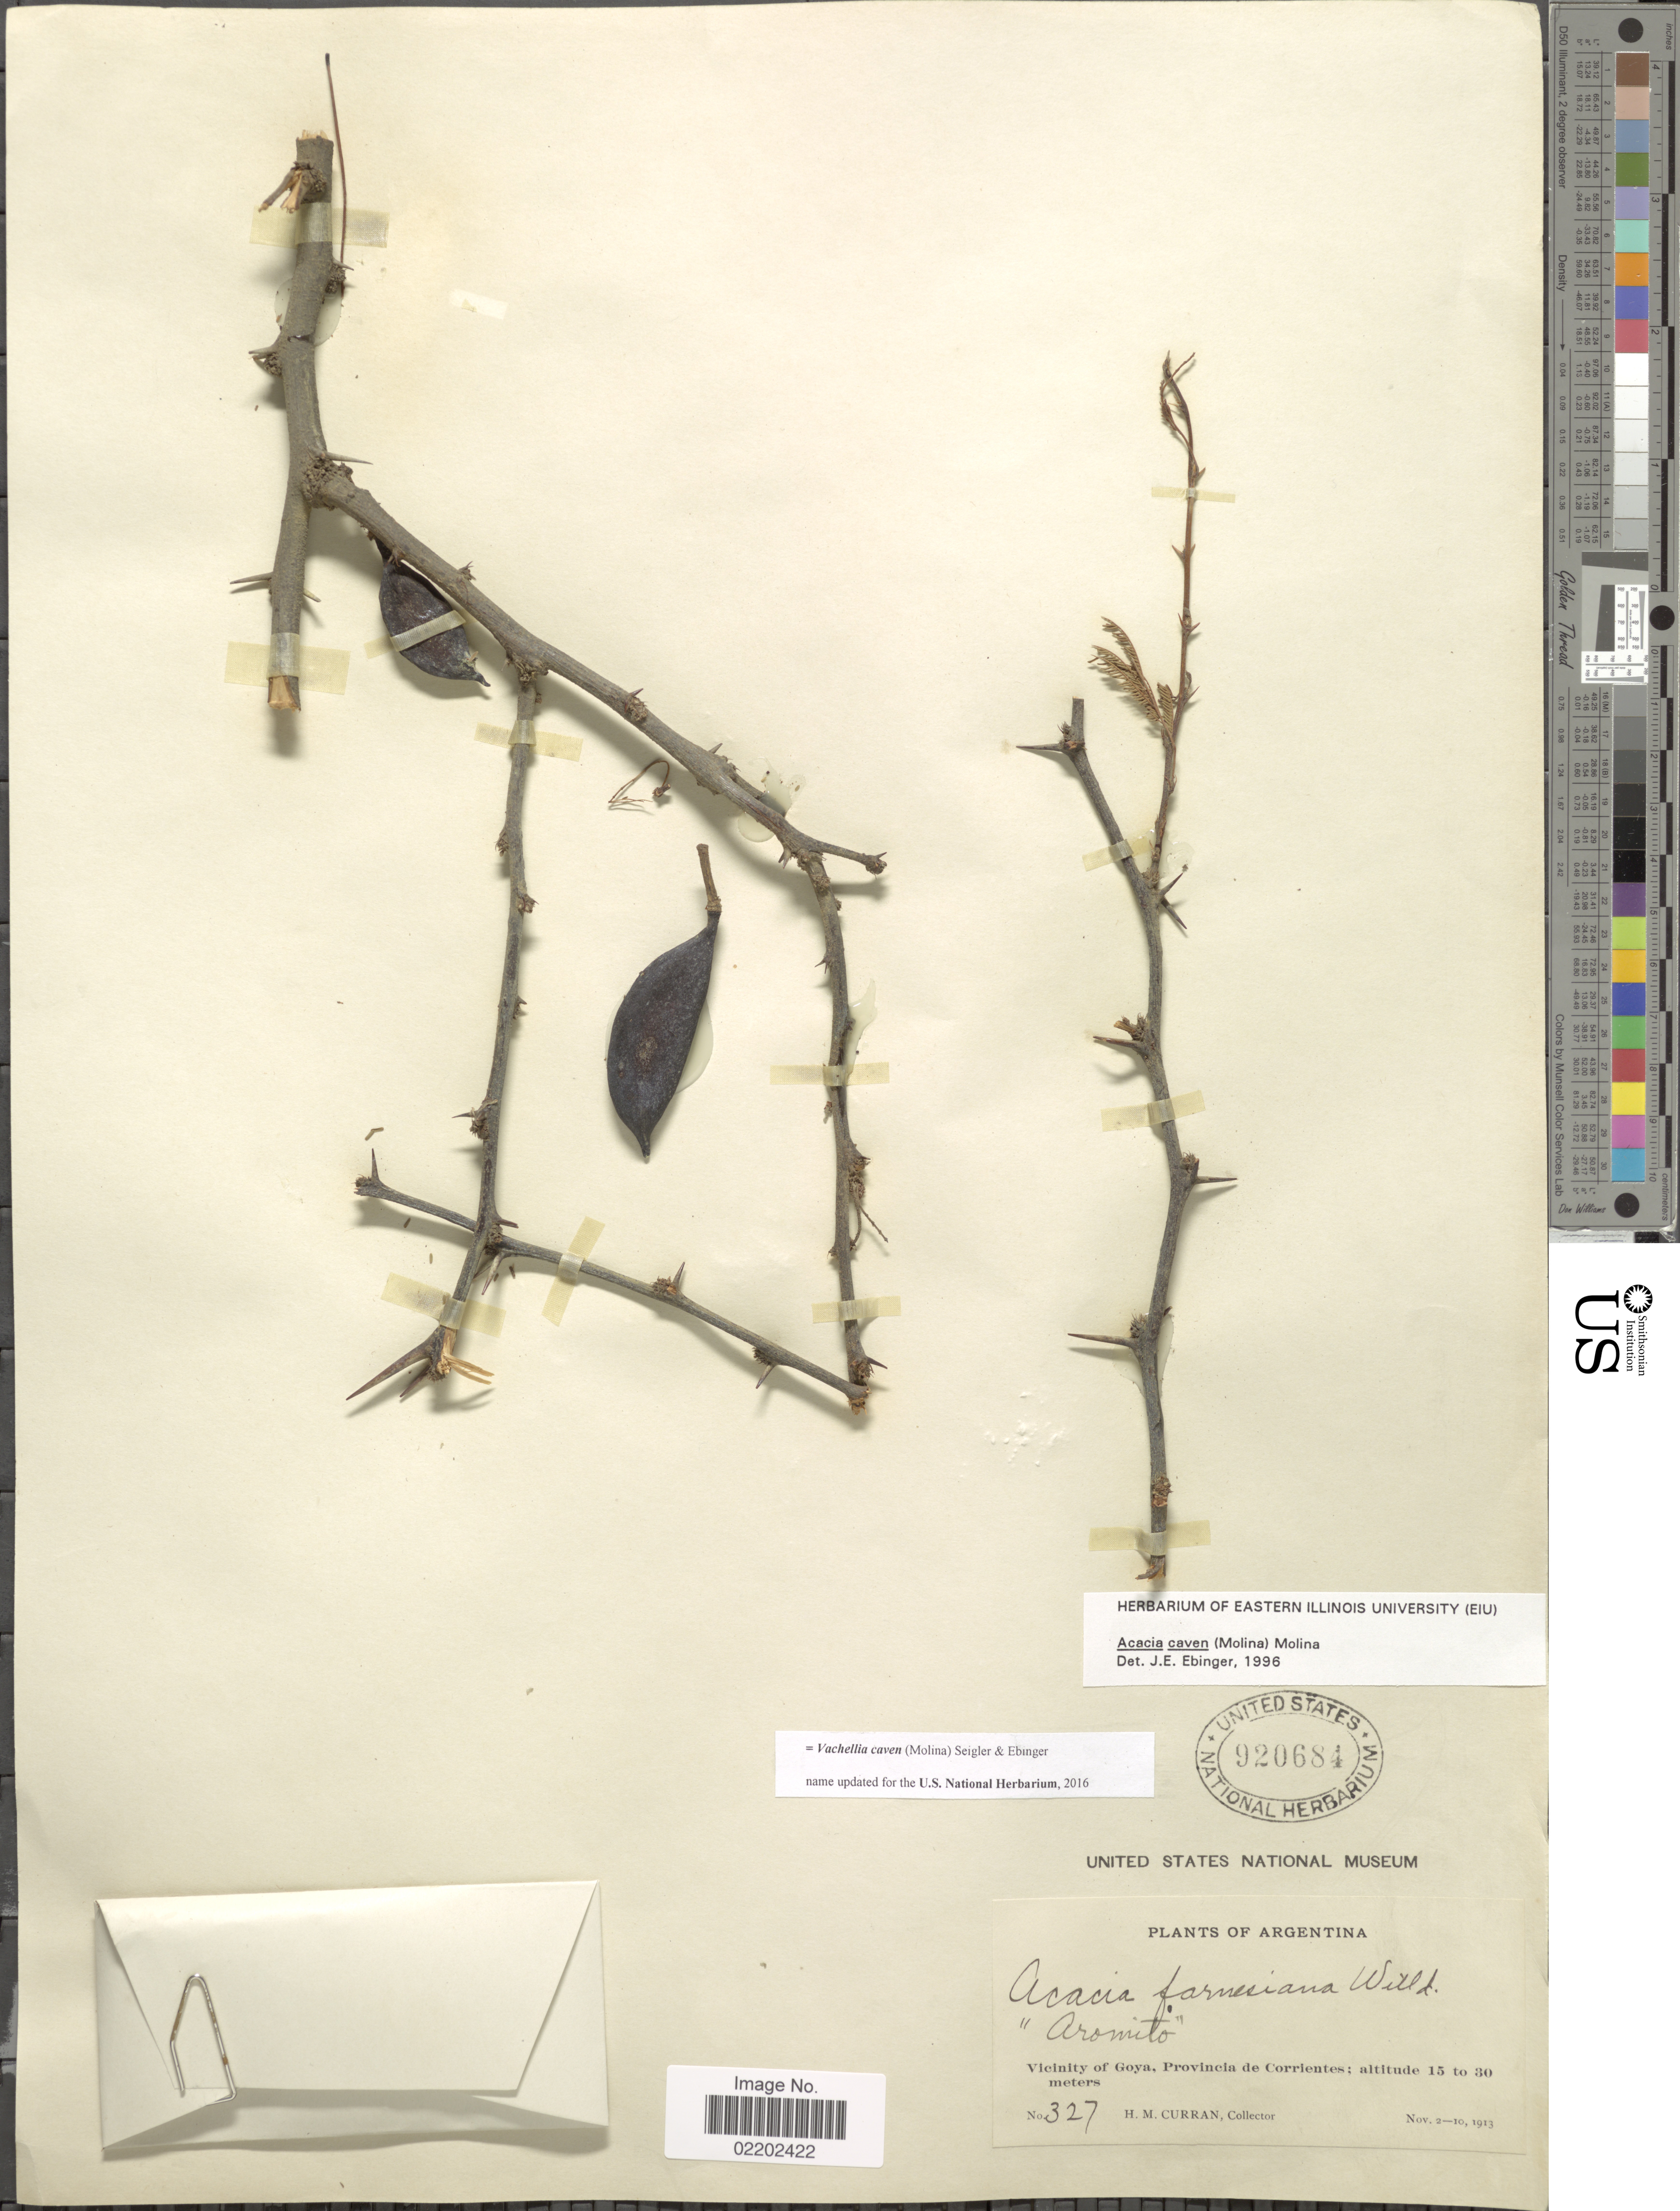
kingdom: Plantae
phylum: Tracheophyta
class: Magnoliopsida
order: Fabales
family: Fabaceae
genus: Vachellia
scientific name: Vachellia caven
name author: (Molina) Seigler & Ebinger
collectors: H. M. Curran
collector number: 327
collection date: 1913-11-02/1913-11-10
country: Argentina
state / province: Corrientes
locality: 'Aromito' Vicinity of Goya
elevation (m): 15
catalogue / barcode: US 920684